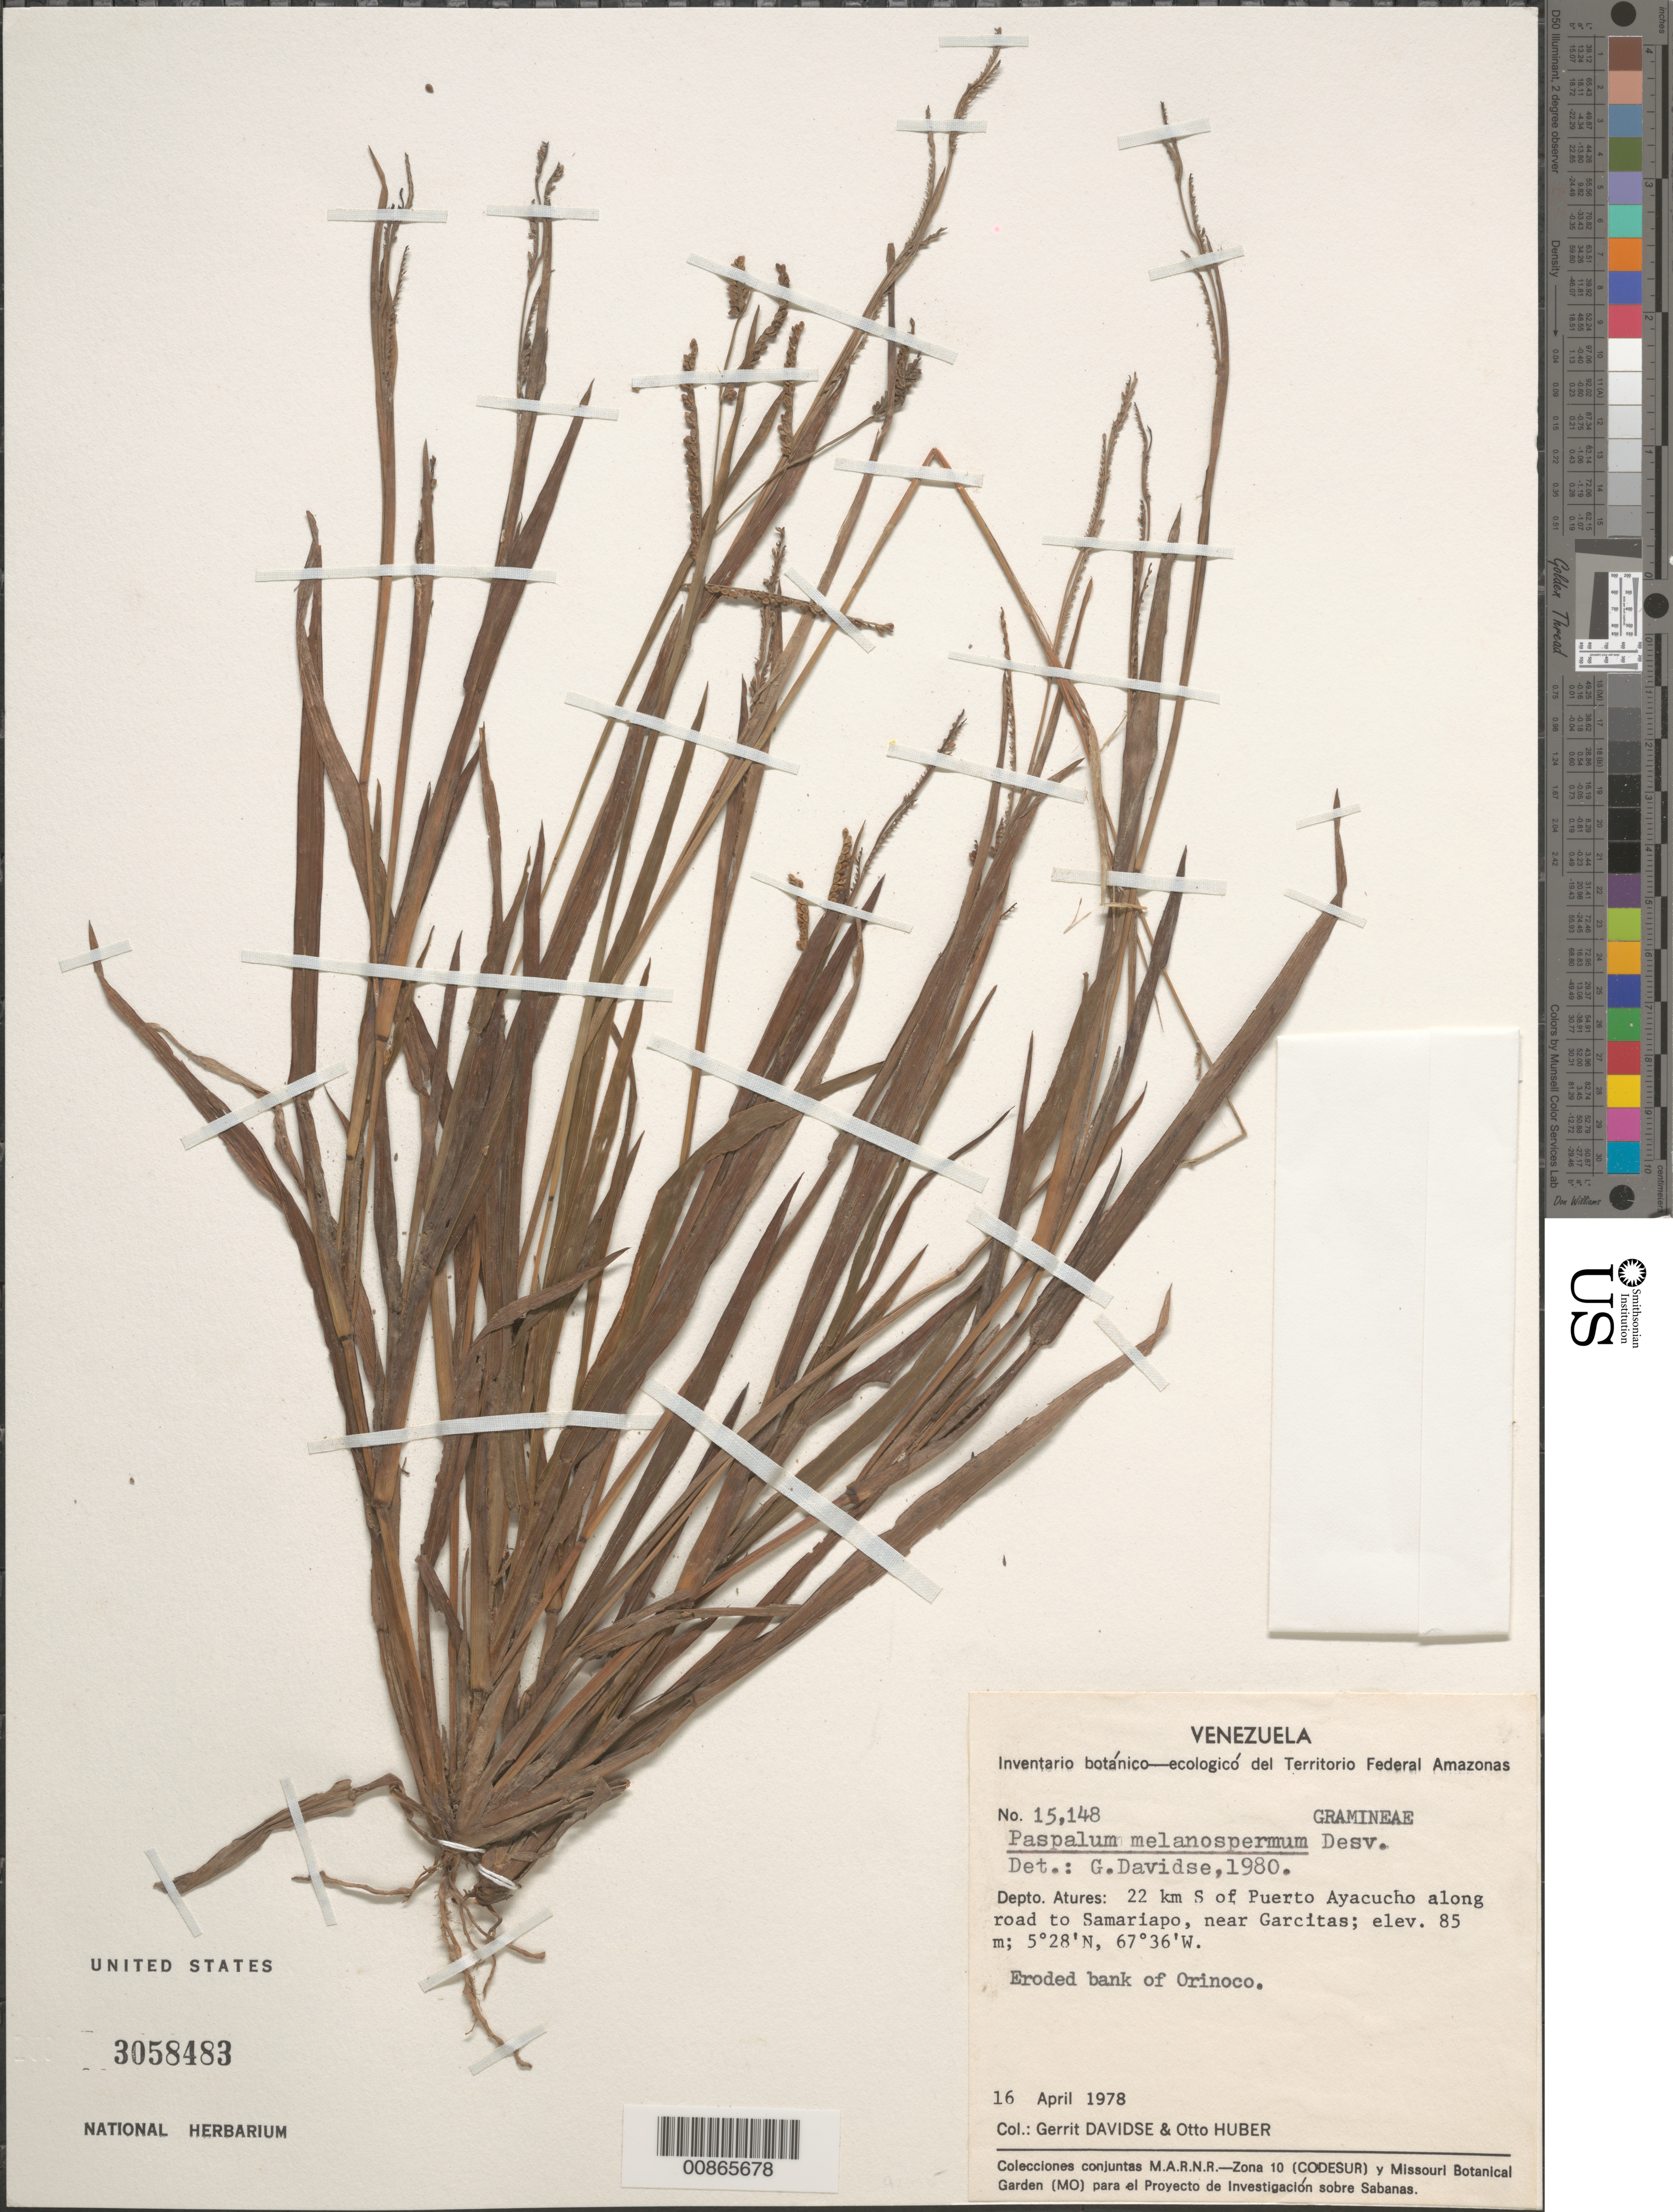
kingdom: Plantae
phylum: Tracheophyta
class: Liliopsida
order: Poales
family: Poaceae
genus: Paspalum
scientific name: Paspalum melanospermum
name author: Desv. ex Poir.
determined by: Davidse, Gerrit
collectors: G. Davidse & O. Huber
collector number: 15148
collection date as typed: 16-Apr-78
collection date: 1978-04-16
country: Venezuela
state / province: Amazonas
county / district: Atures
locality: Puerto Ayacucho, 22 km S of along road to Samariapo, near Garcitas, Río Orinoco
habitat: Eroded bank of river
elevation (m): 85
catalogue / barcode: US 3058483